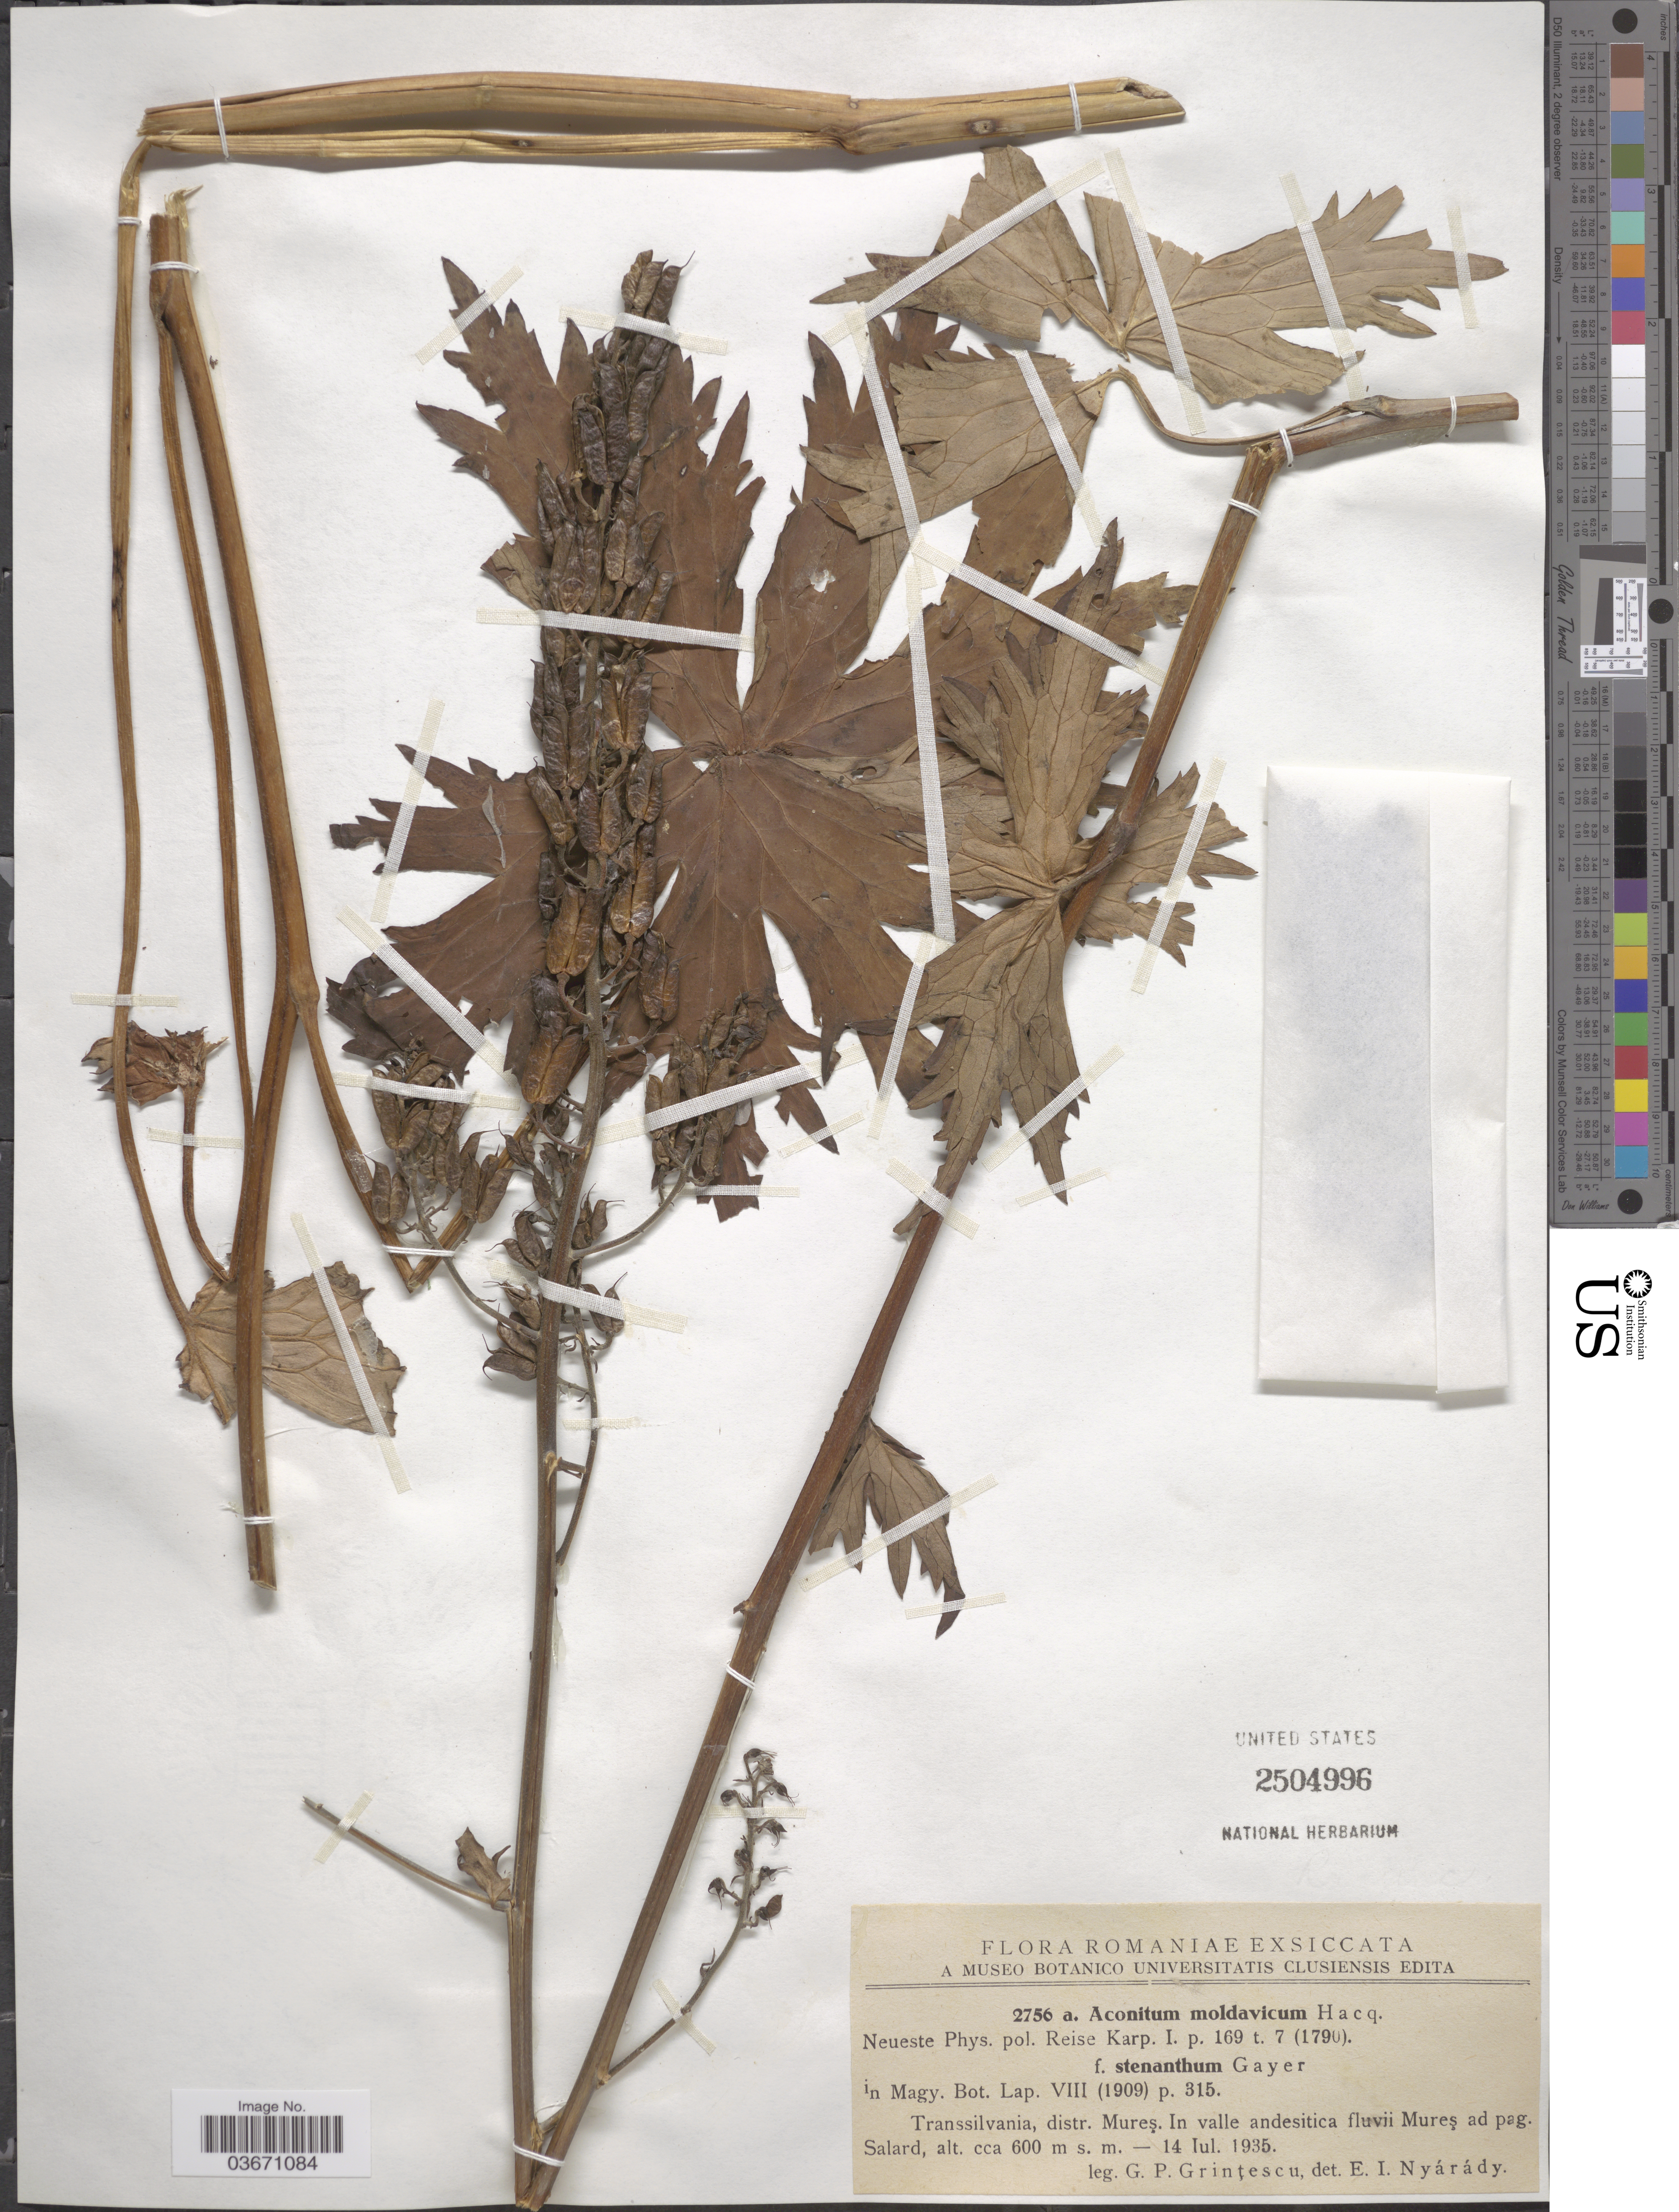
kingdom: Plantae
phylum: Tracheophyta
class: Magnoliopsida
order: Ranunculales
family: Ranunculaceae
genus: Aconitum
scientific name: Aconitum moldavicum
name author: Hacq.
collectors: G. Grintescu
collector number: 2756 a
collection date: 1935-07-14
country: Romania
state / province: Mures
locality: Transsilvania, distr. Mureş. In valle andesitica fluvii Mureş, ad pag. Salard.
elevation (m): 600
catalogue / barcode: US 2504996